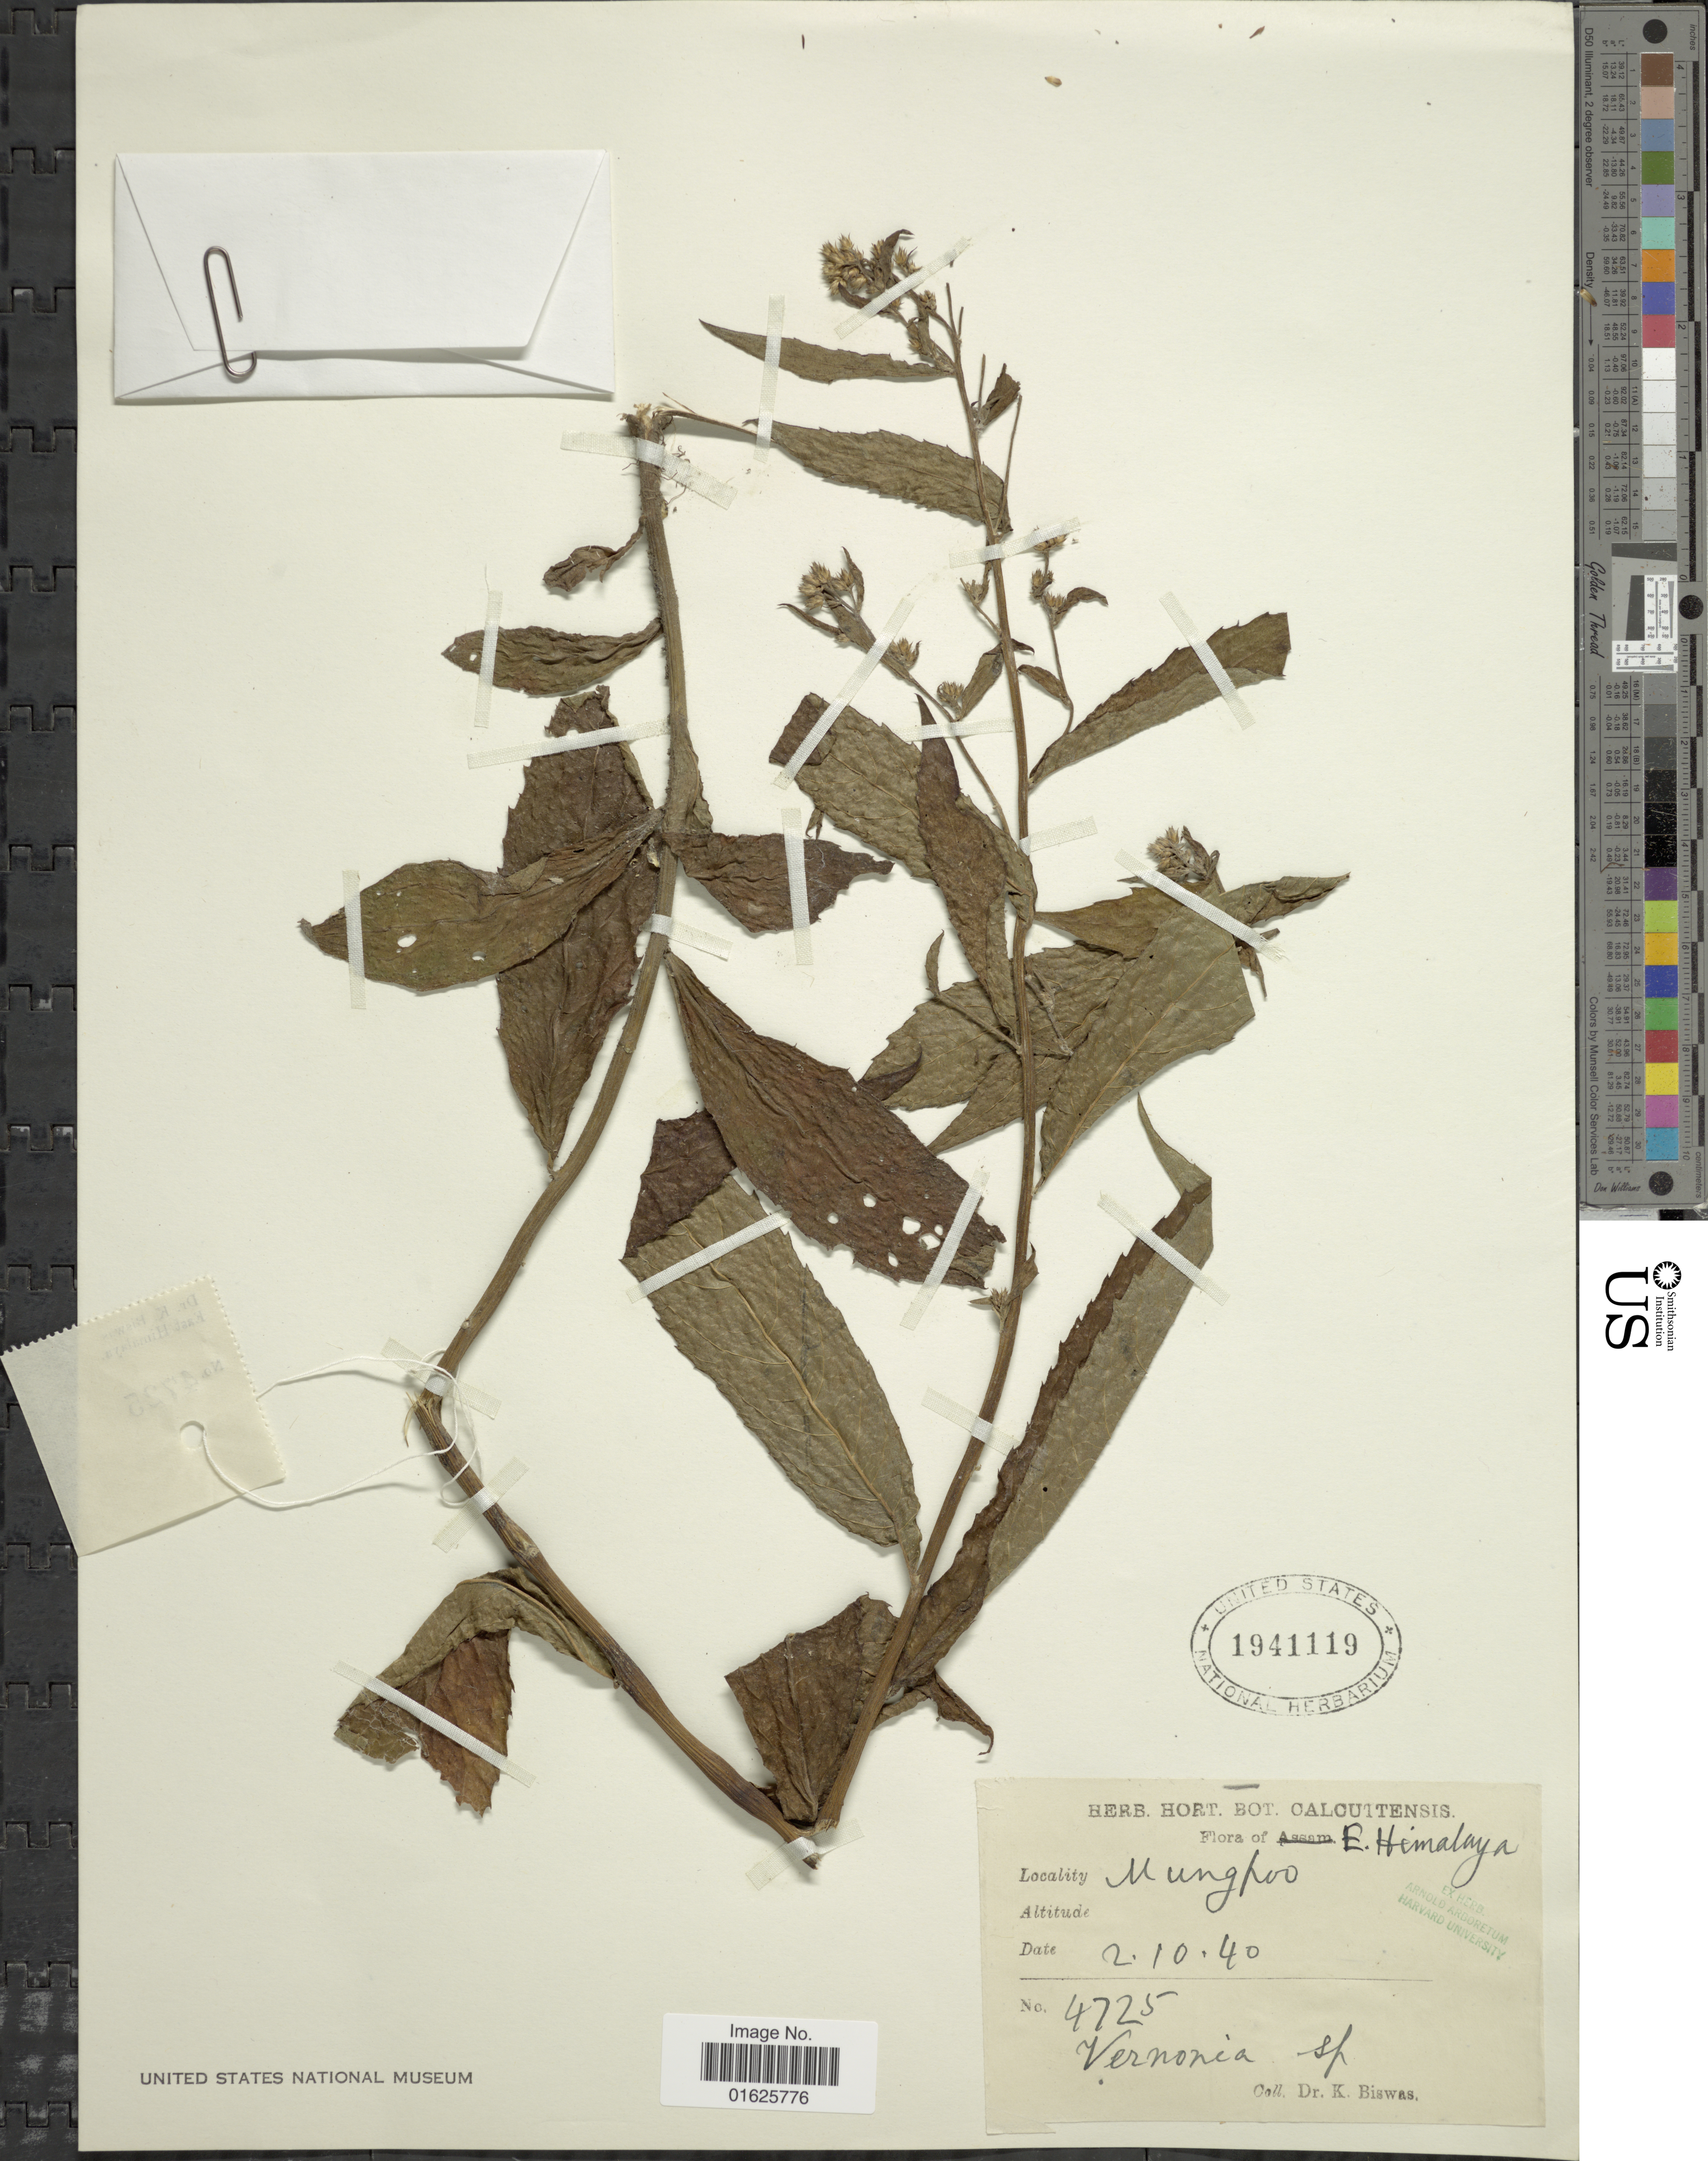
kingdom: Plantae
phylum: Tracheophyta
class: Magnoliopsida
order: Asterales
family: Asteraceae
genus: Acilepis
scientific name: Acilepis clivorum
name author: (Hance) H. Rob.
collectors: K. Biswas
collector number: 4725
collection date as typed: Transcribed d/m/y: 2/10/40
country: India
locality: E. Himalaya, Nunghoo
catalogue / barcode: US 1941119